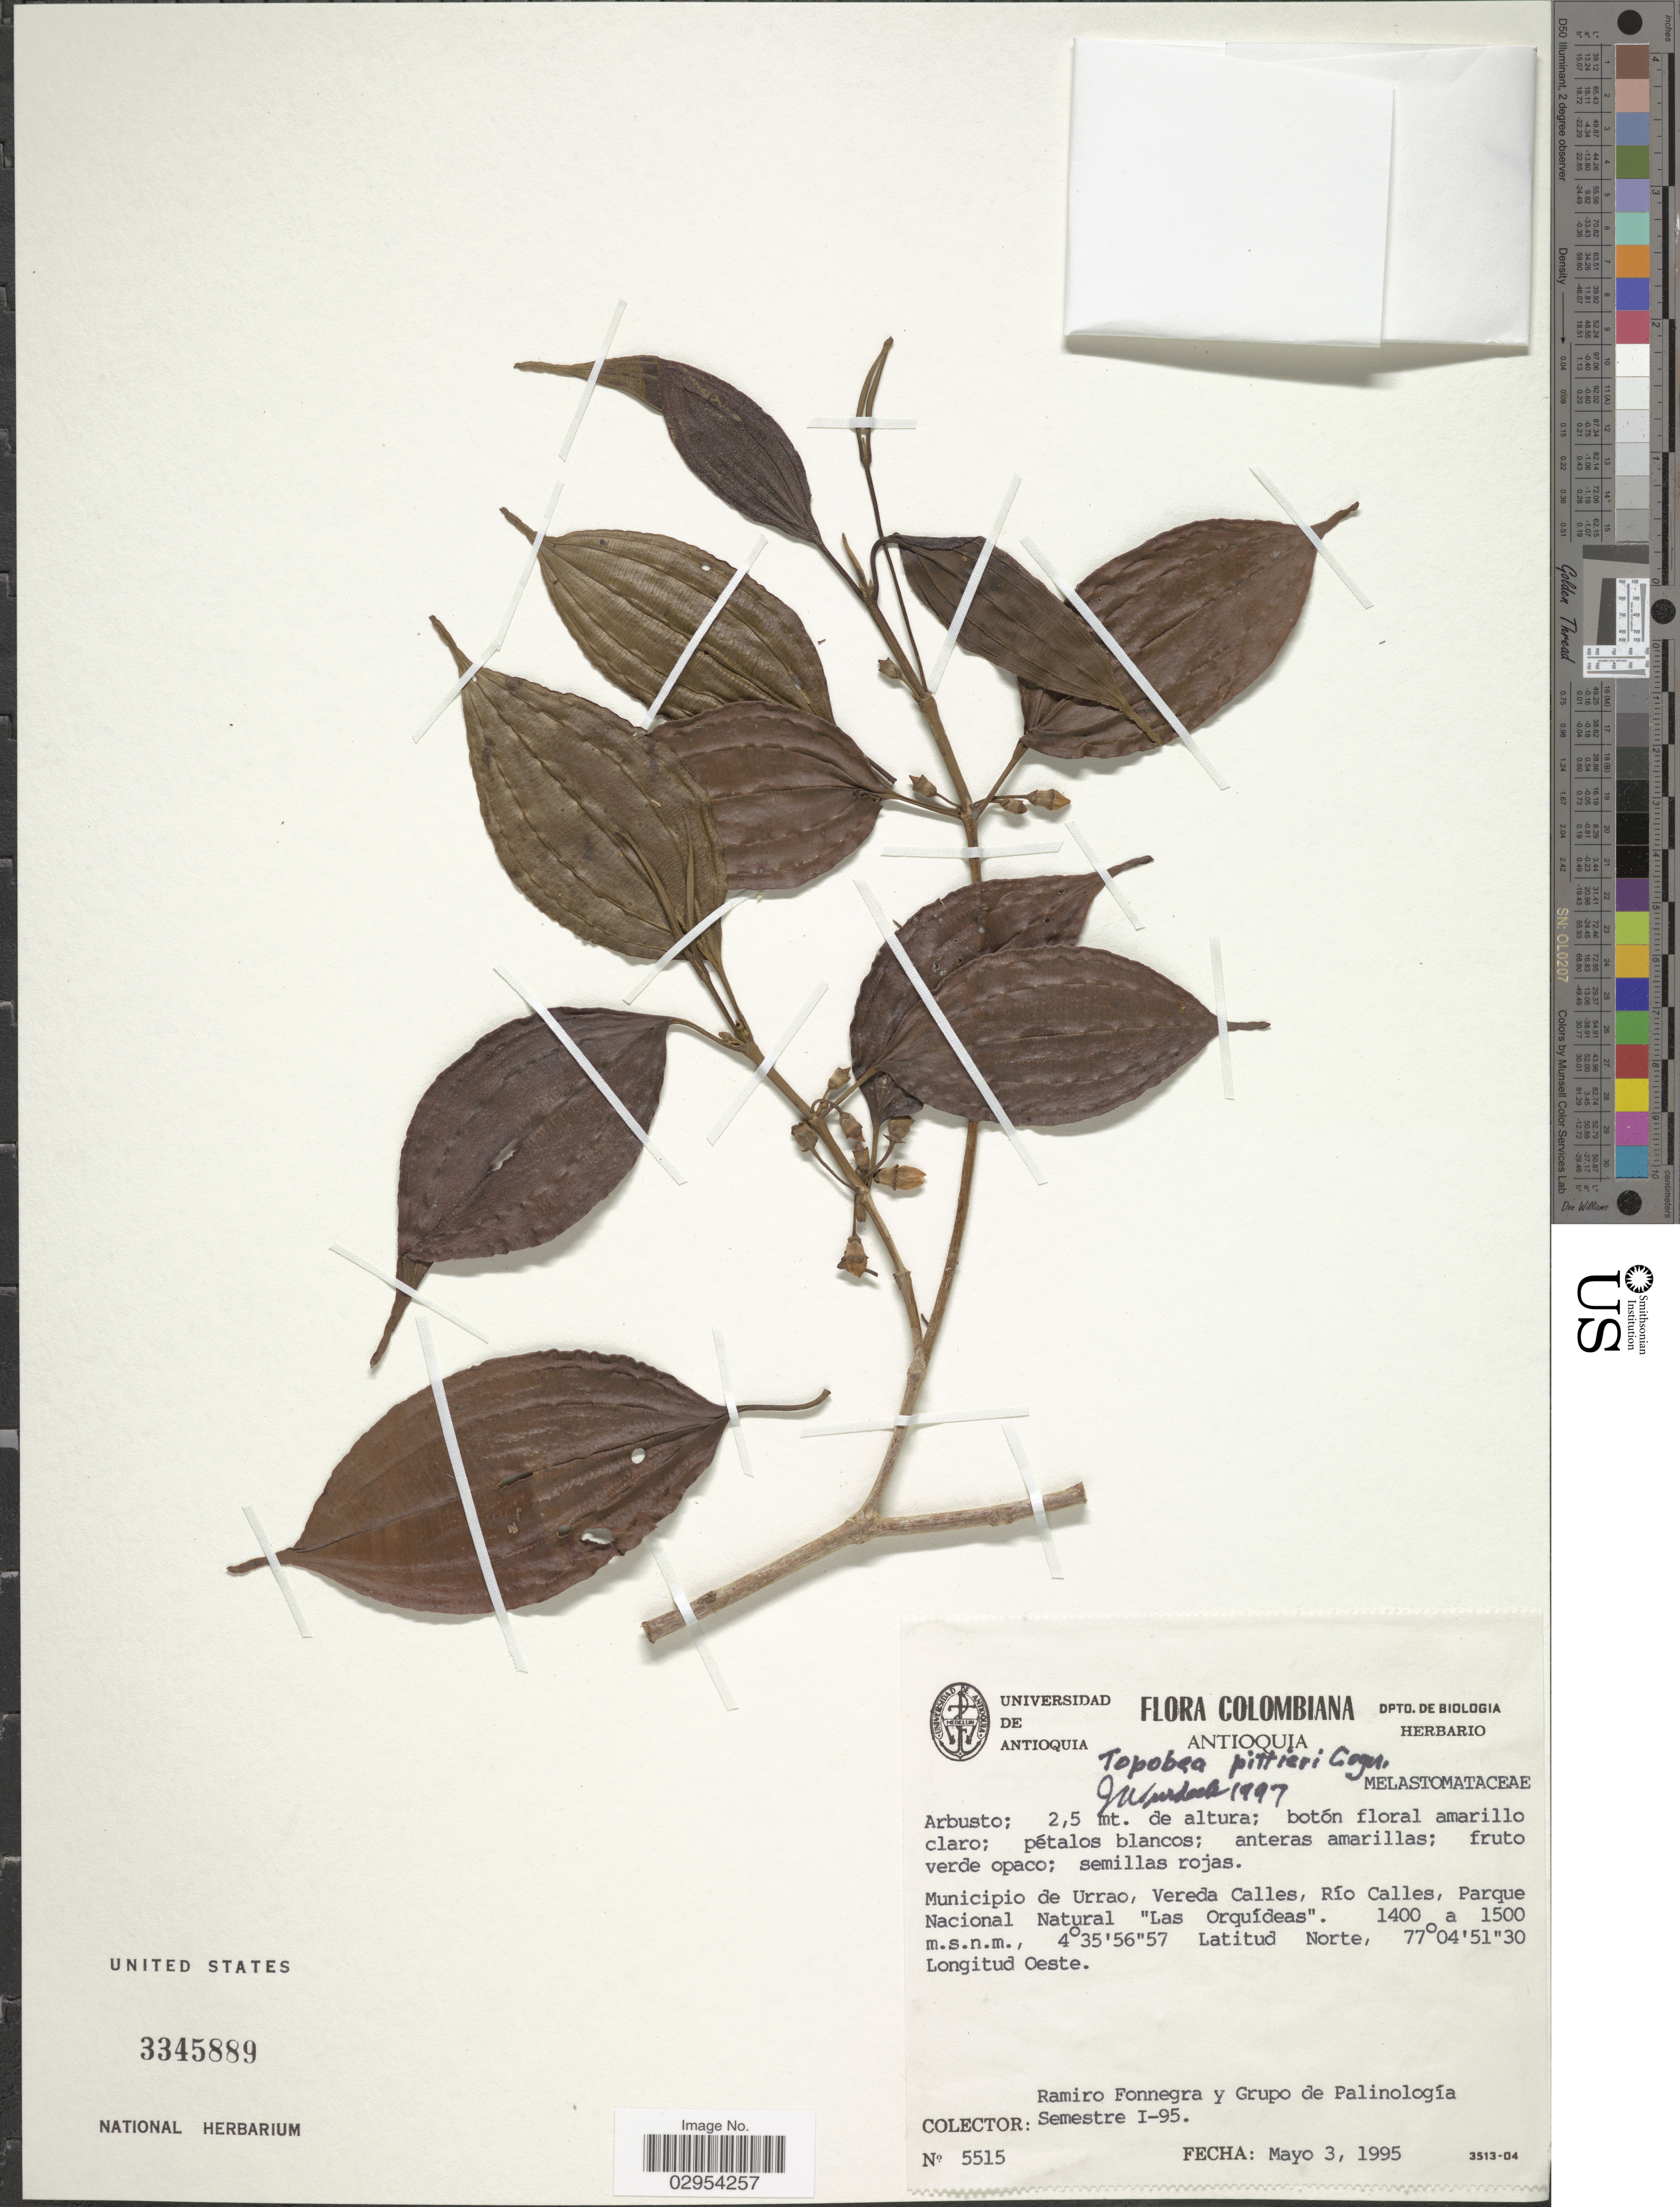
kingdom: Plantae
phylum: Tracheophyta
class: Magnoliopsida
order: Myrtales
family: Melastomataceae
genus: Topobea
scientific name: Topobea pittieri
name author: Cogn.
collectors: R. Fonnegra & Grupo de Palinología Semestre I-95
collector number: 5515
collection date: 1995-05-03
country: Colombia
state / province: Antioquia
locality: Municipio de Urrao, Vereda Calles, Río Calles, Parque Nacional Natural Las Orquídeas.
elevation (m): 1400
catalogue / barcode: US 3345889